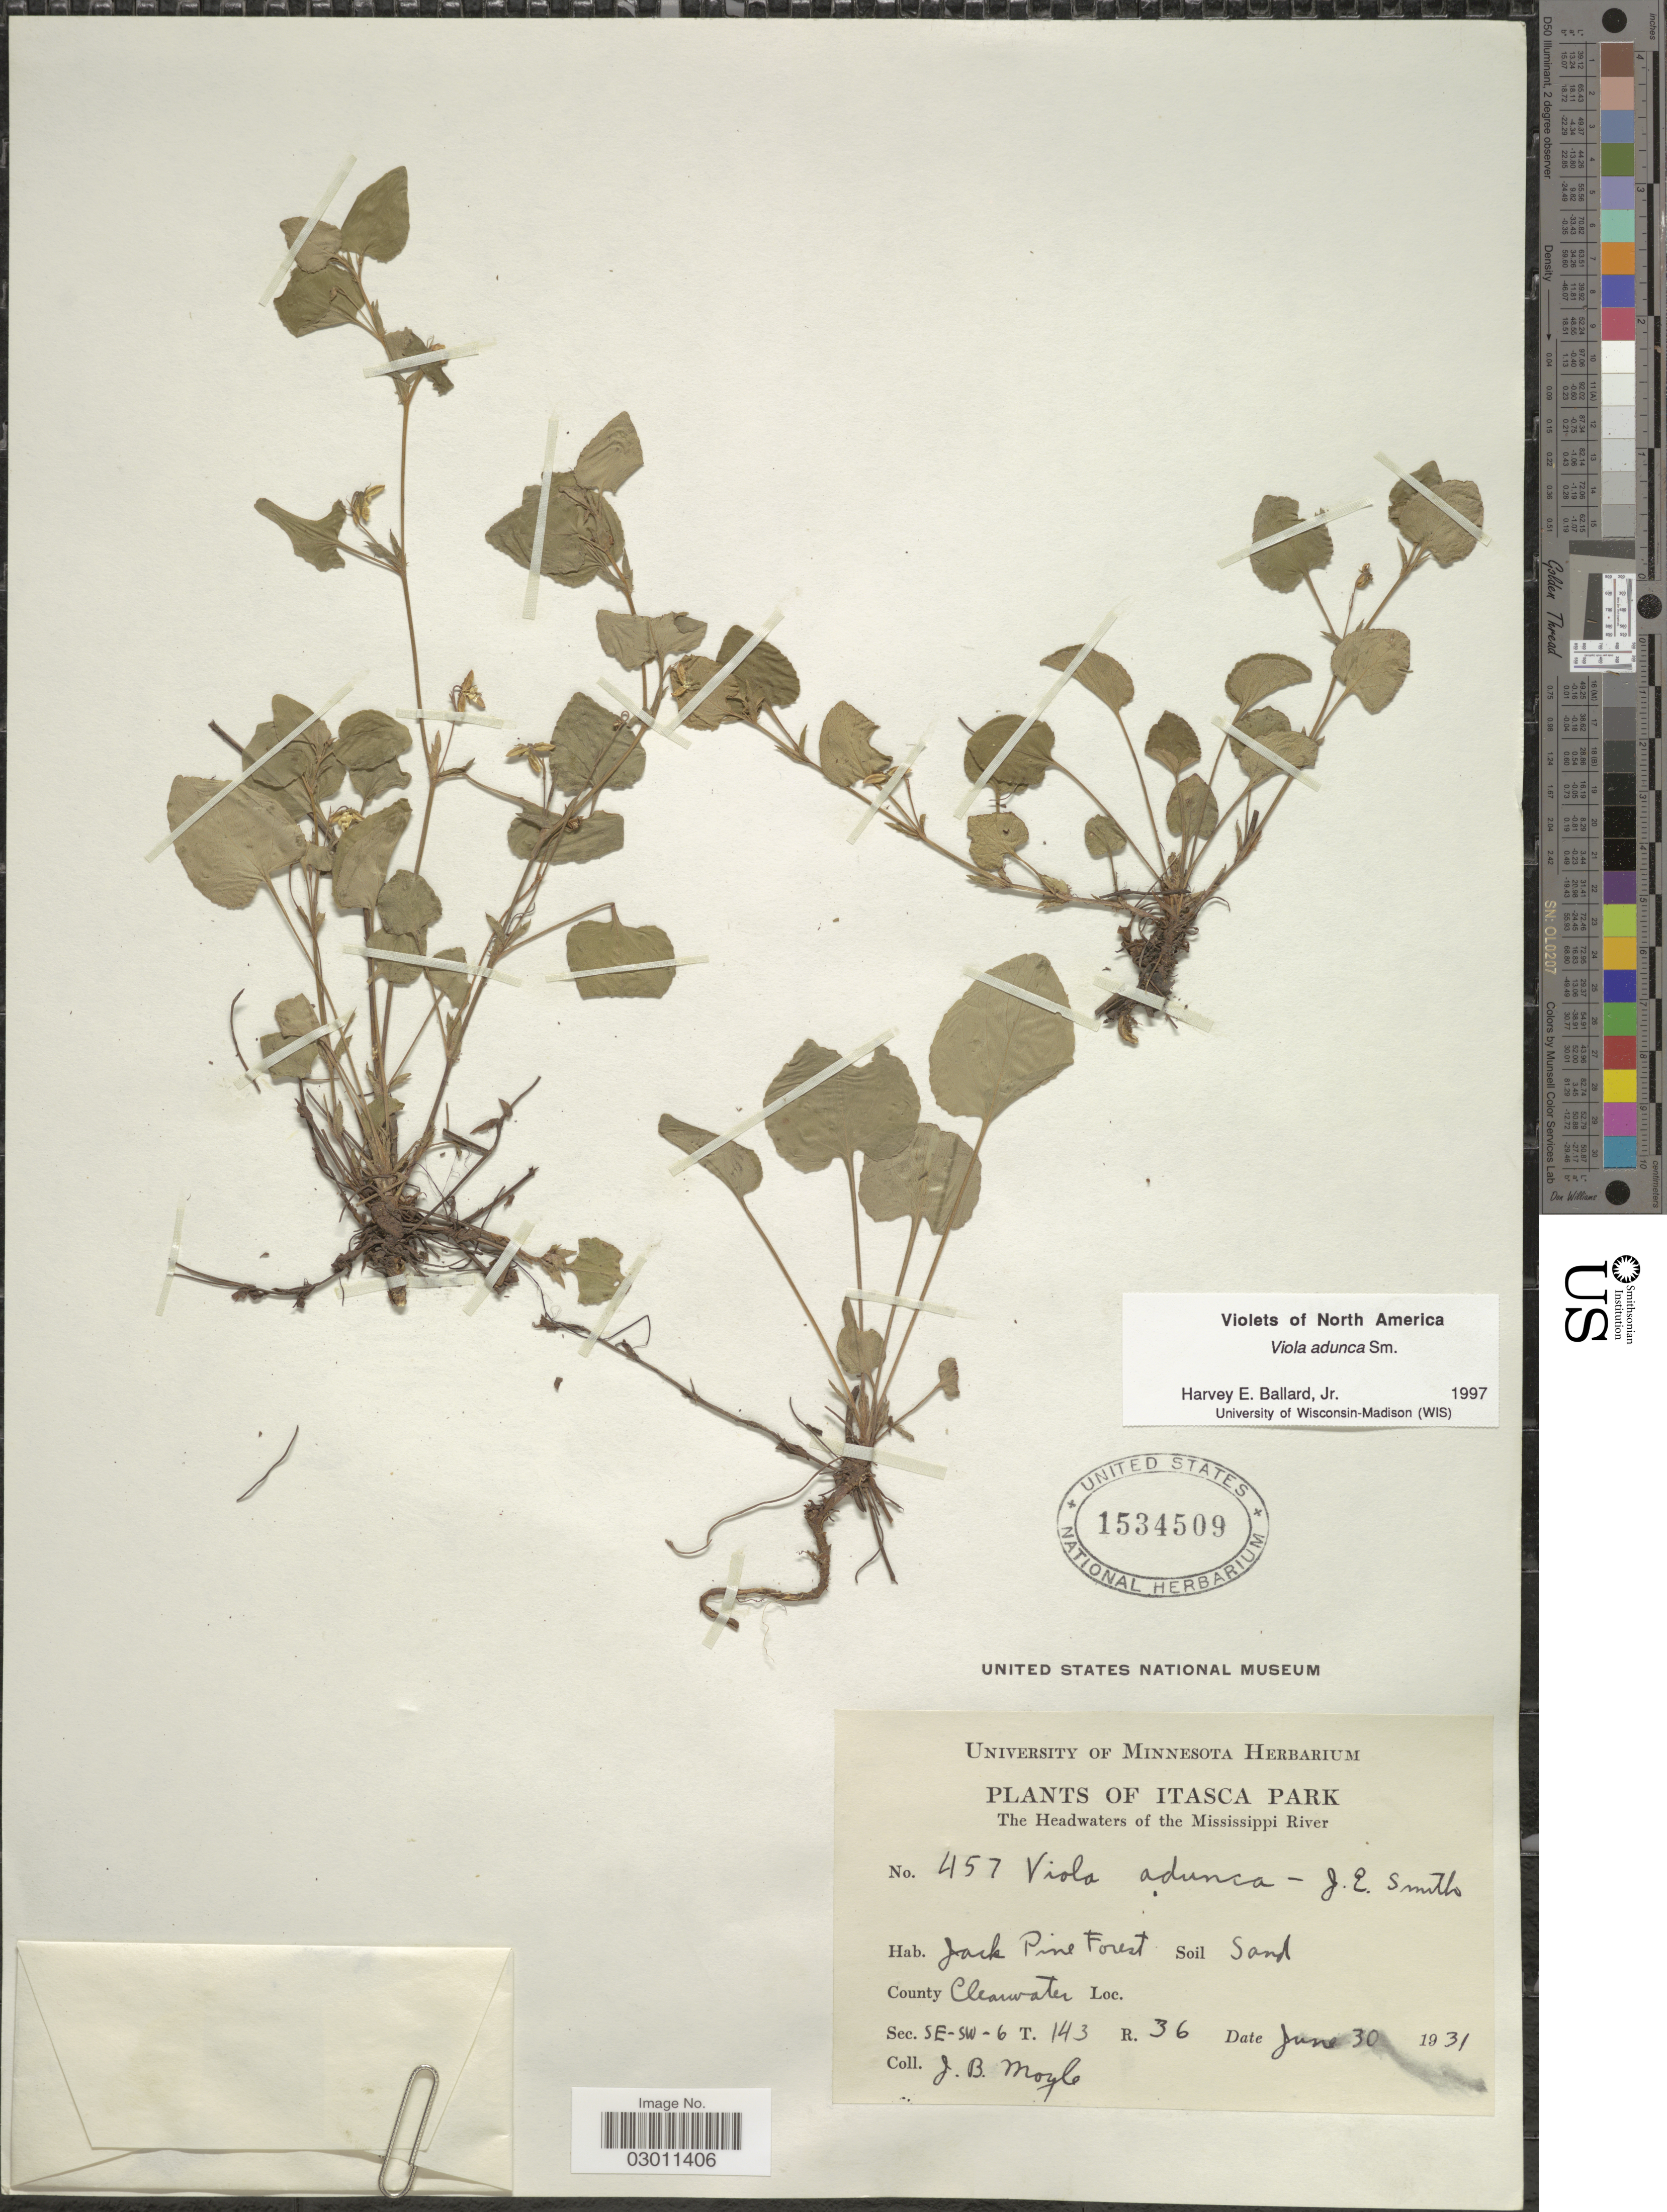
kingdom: Plantae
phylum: Tracheophyta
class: Magnoliopsida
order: Malpighiales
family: Violaceae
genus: Viola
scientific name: Viola adunca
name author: Sm.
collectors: J. Moyle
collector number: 457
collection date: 1931-06-30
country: United States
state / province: Minnesota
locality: Itasca Park, The Headwaters of Mississippi River, Jack Pine Forest, County Clearwater, Sec. SE-SW-6 T. 143 R. 36.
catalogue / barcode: US 1534509